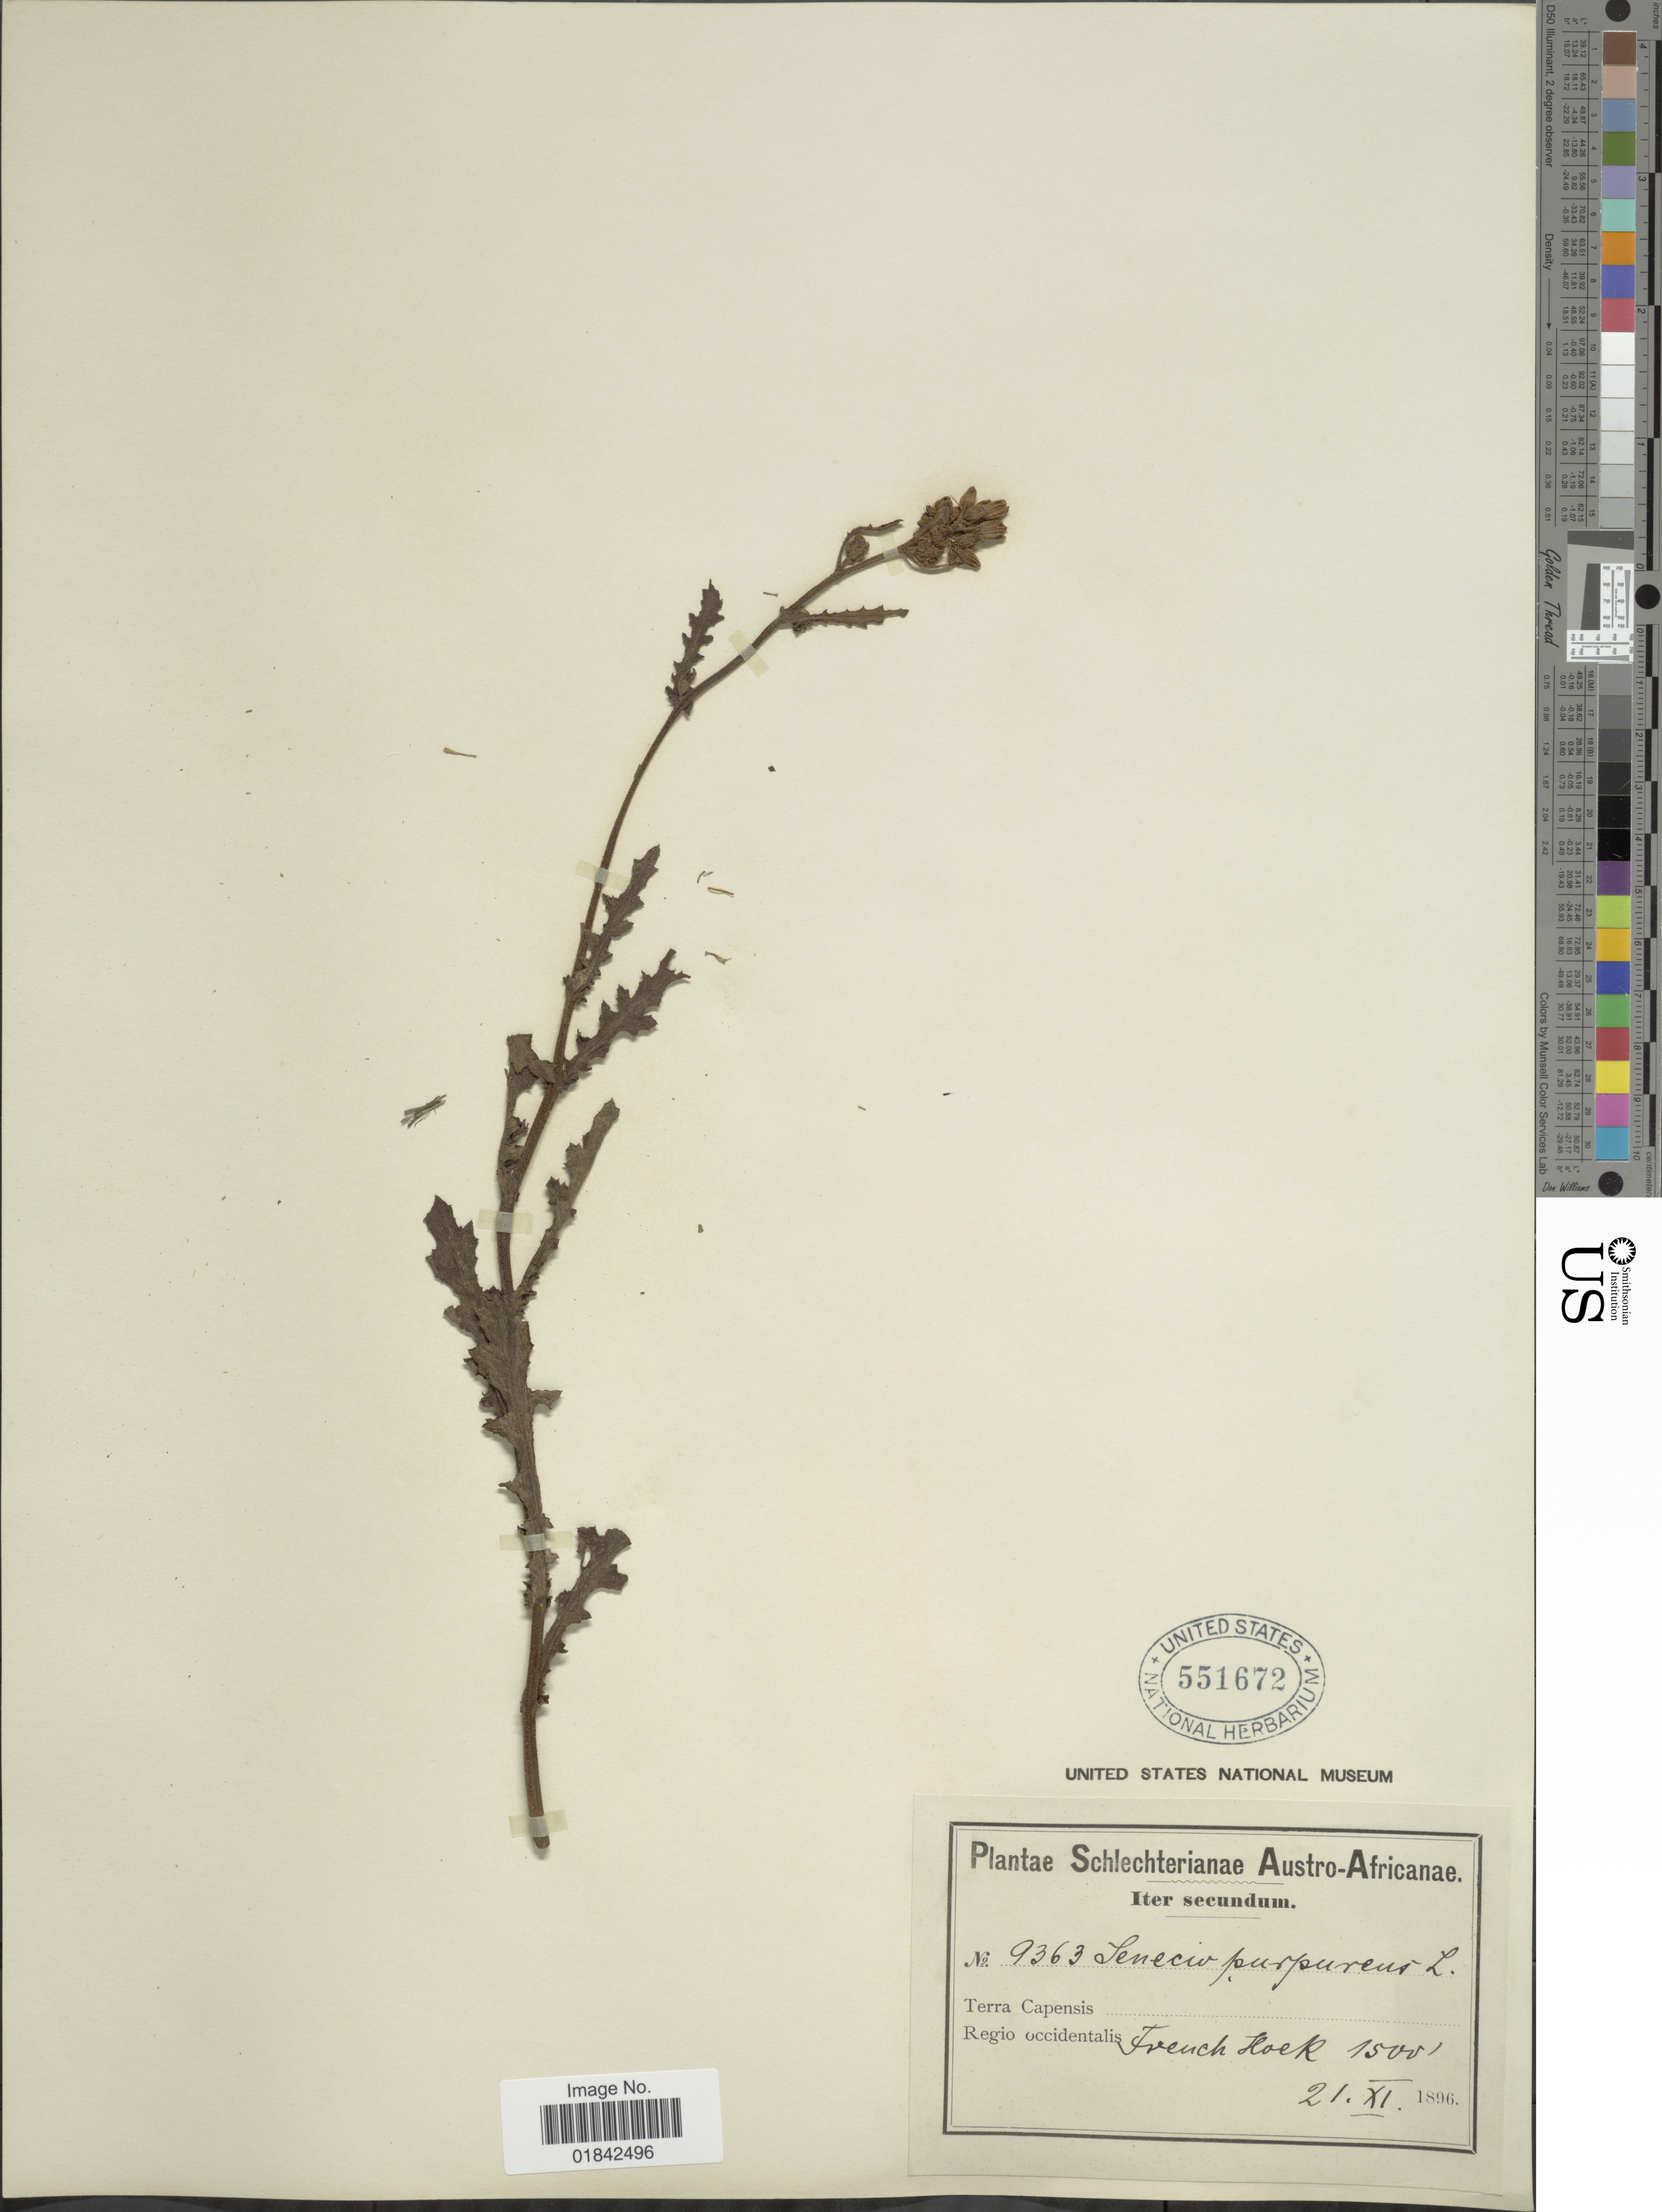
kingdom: Plantae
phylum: Tracheophyta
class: Magnoliopsida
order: Asterales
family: Asteraceae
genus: Senecio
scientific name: Senecio purpureus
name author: L.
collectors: Schlechter, --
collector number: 9363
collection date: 1896-11-21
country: South Africa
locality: Austro-Africanae. Terra Capensis. Regio occidentalis. Franschhoek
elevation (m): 457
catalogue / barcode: US 551672